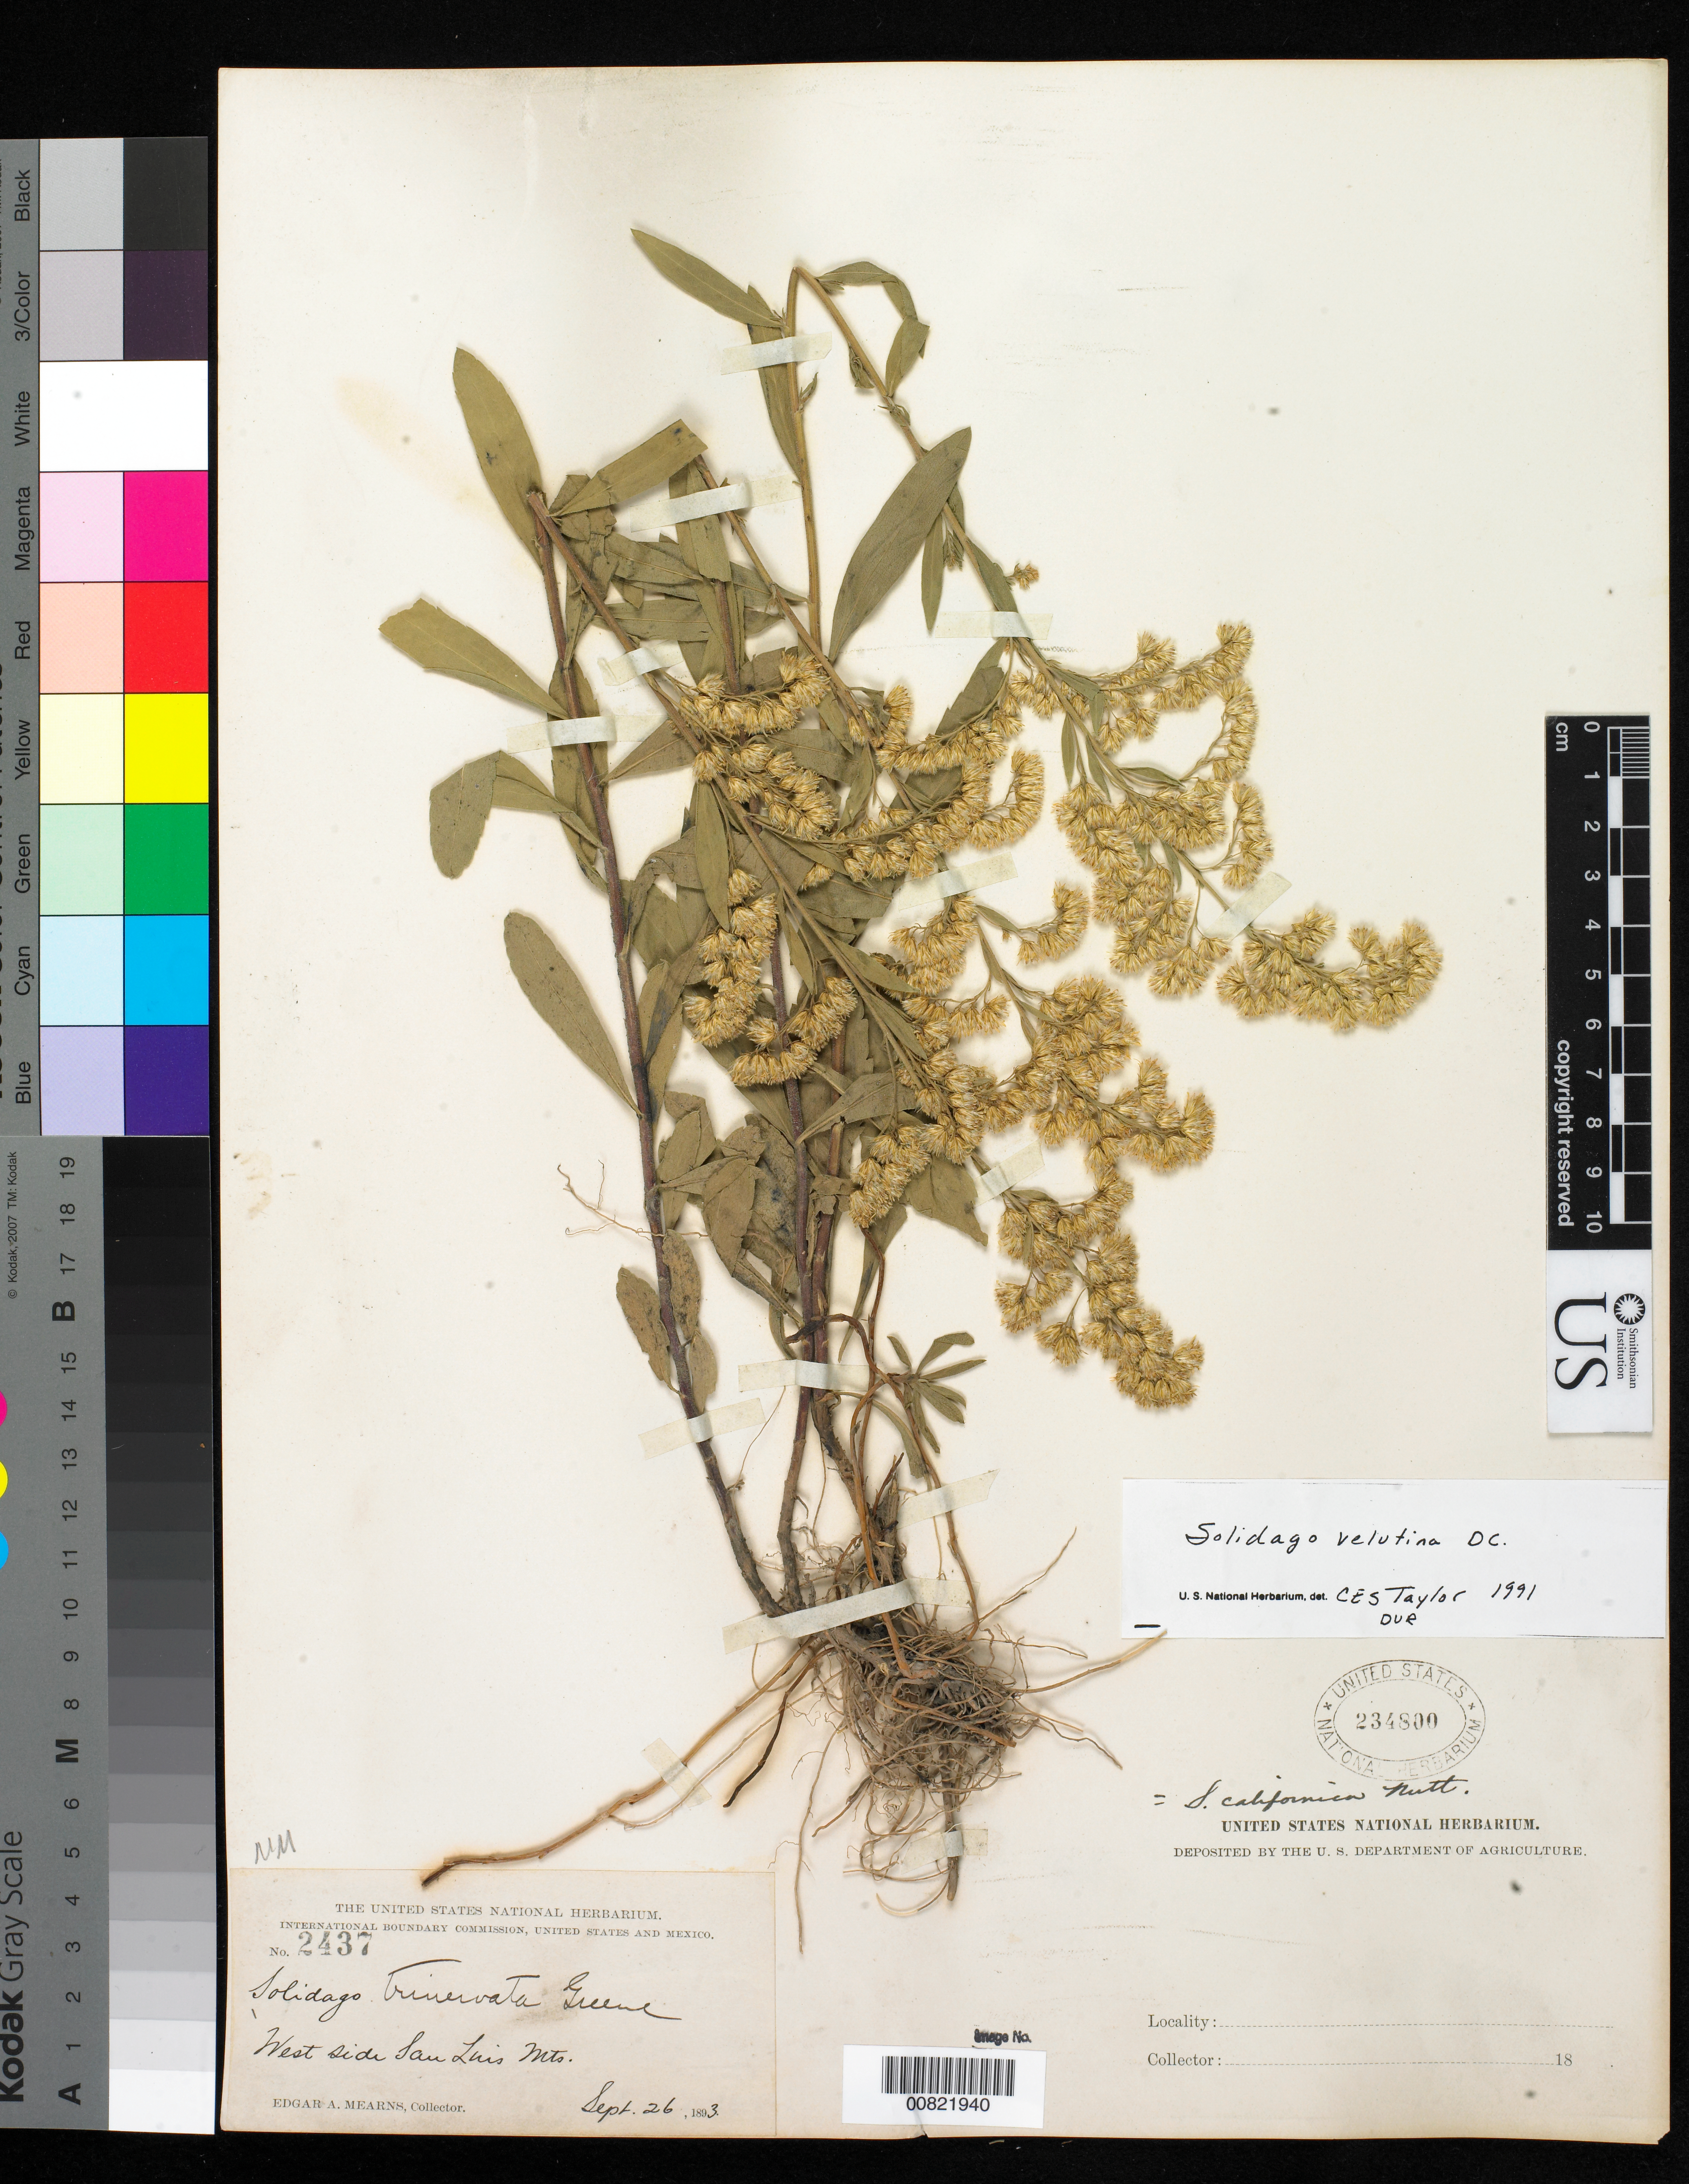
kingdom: Plantae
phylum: Tracheophyta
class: Magnoliopsida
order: Asterales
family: Asteraceae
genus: Solidago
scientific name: Solidago velutina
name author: DC.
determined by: Taylor, Charlotte M.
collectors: E. A. Mearns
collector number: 2437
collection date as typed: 26 Sep 1893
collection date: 1893-09-26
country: United States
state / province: Arizona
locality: West side of San Luis Mts.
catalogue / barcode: US 234800